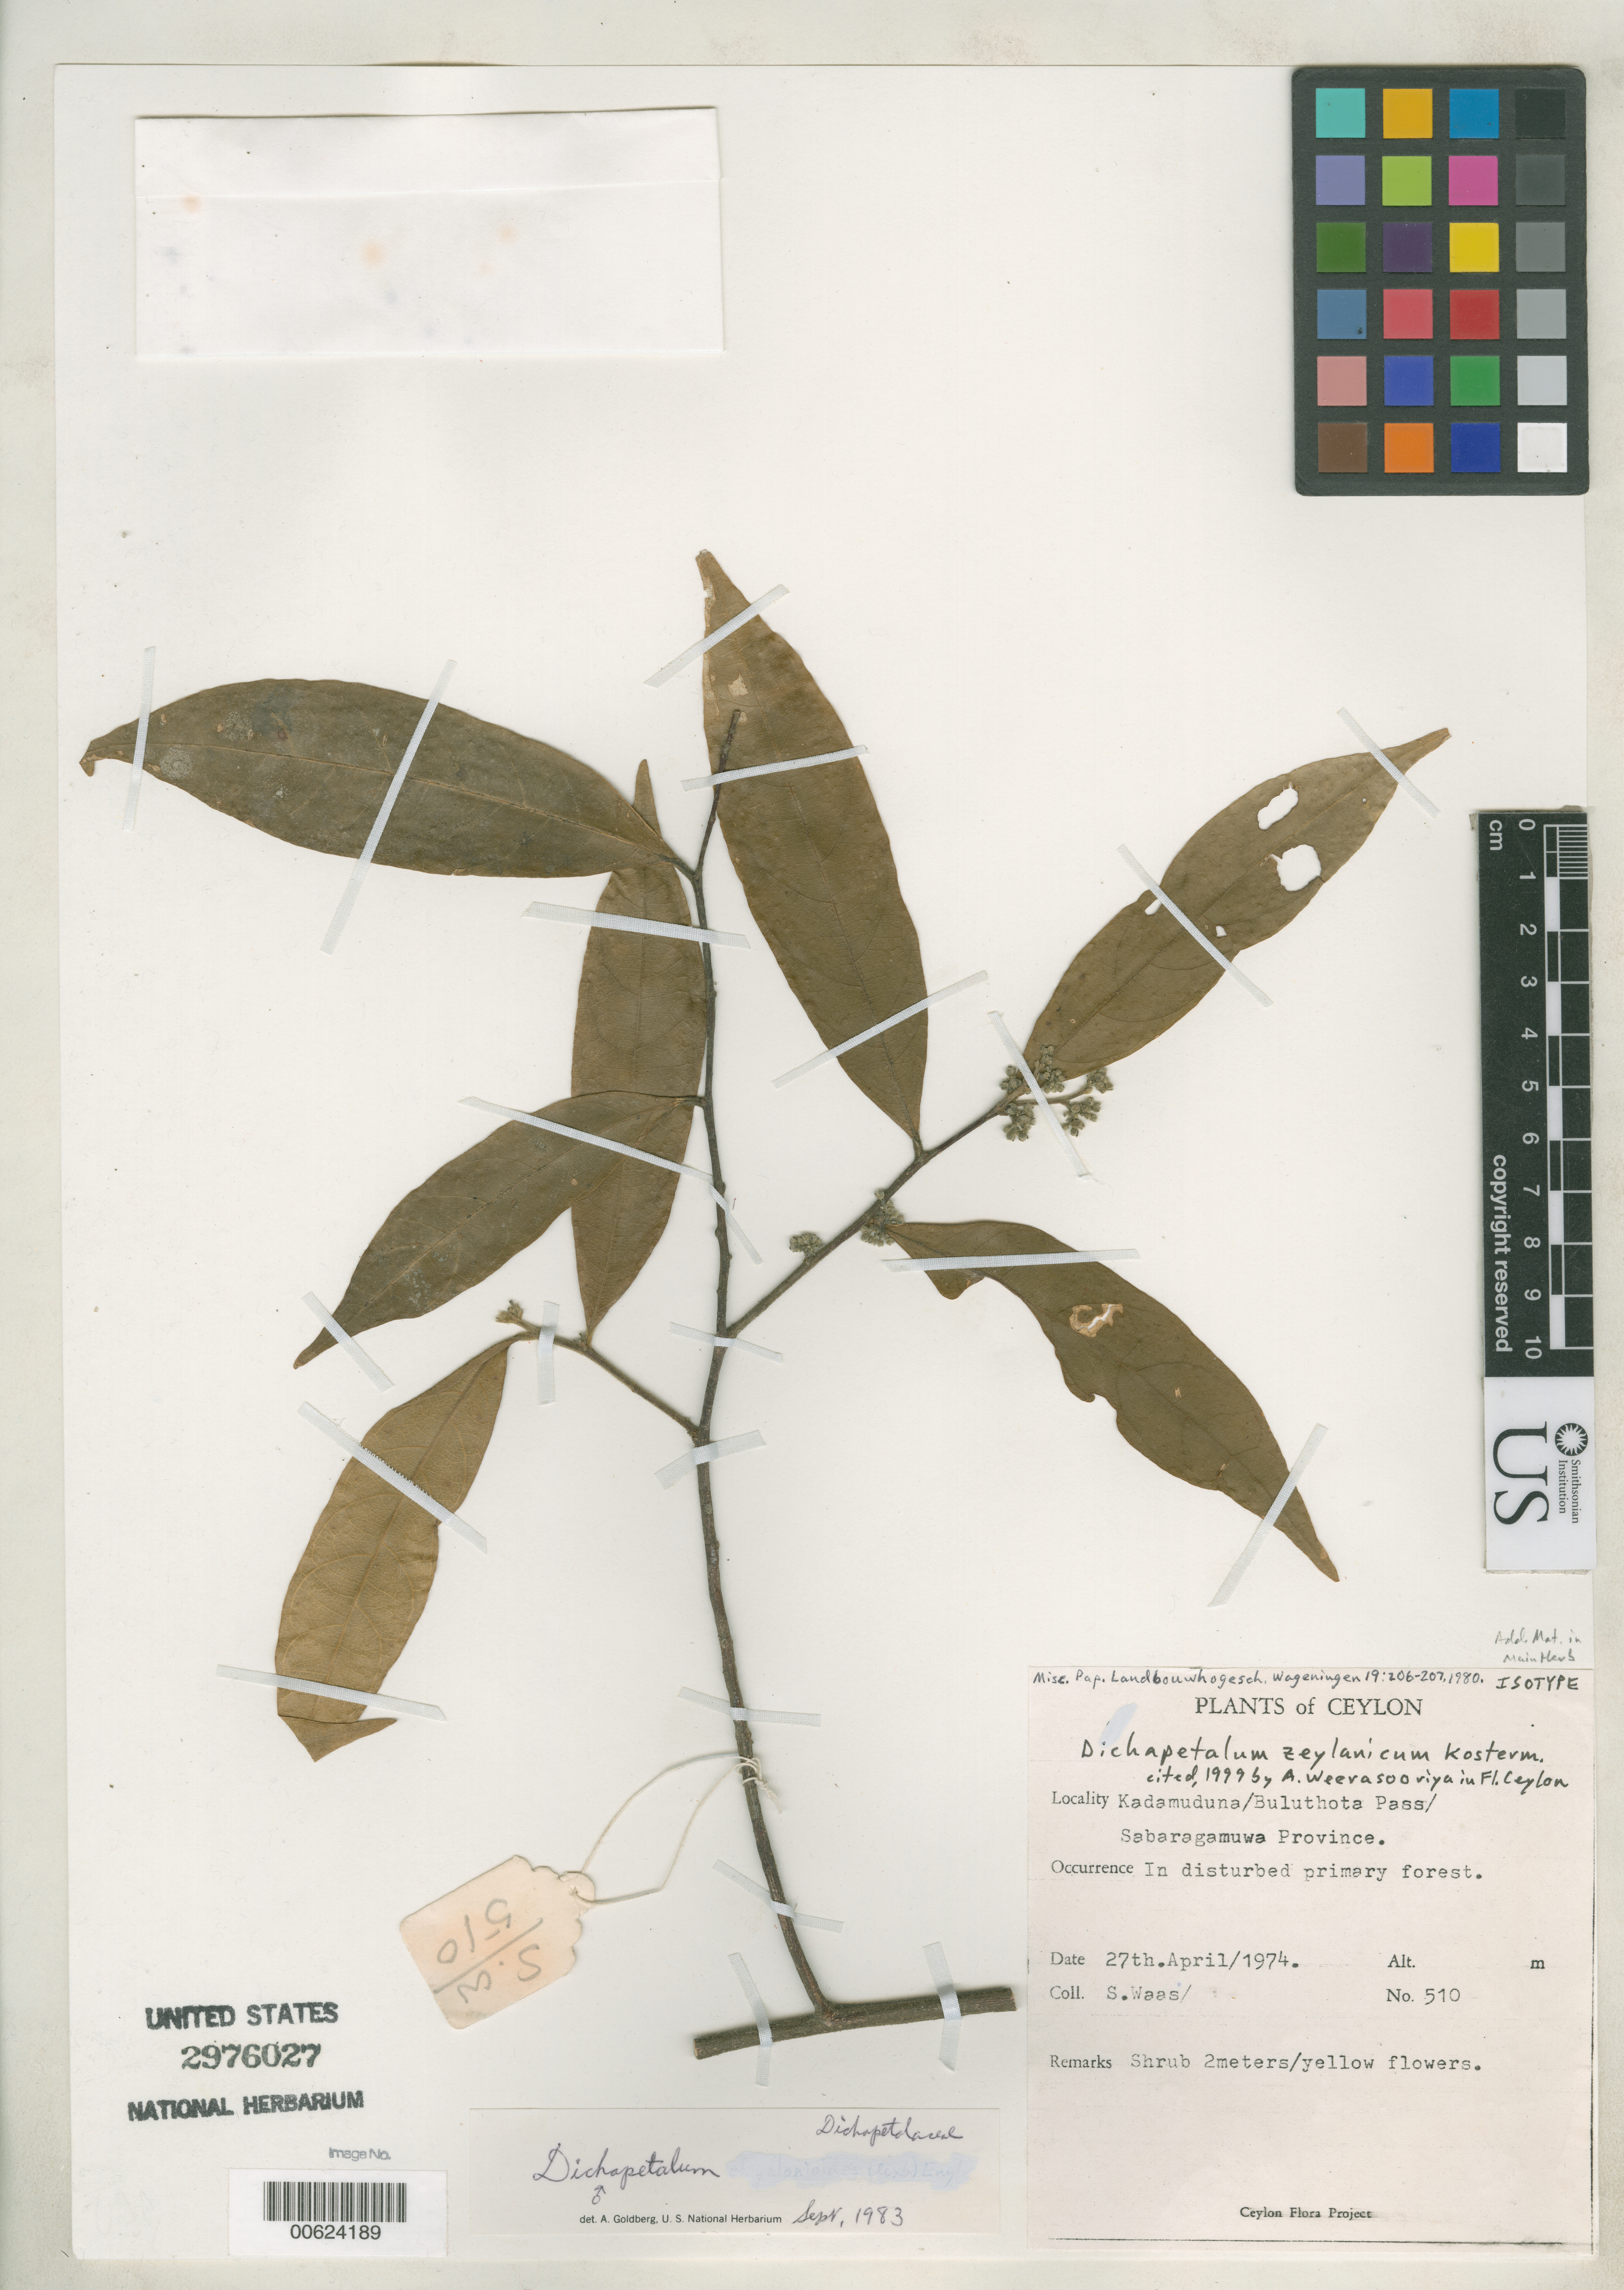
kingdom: Plantae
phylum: Tracheophyta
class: Magnoliopsida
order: Malpighiales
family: Dichapetalaceae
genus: Dichapetalum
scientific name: Dichapetalum zeylanicum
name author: Kosterm.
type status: Isotype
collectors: S. Waas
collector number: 510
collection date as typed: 27 Apr 1974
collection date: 1974-04-27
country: Sri Lanka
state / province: Sabaragamuwa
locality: Kadamuduna, Buluthota Pass. (Country as Ceylon.)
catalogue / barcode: US 2976027